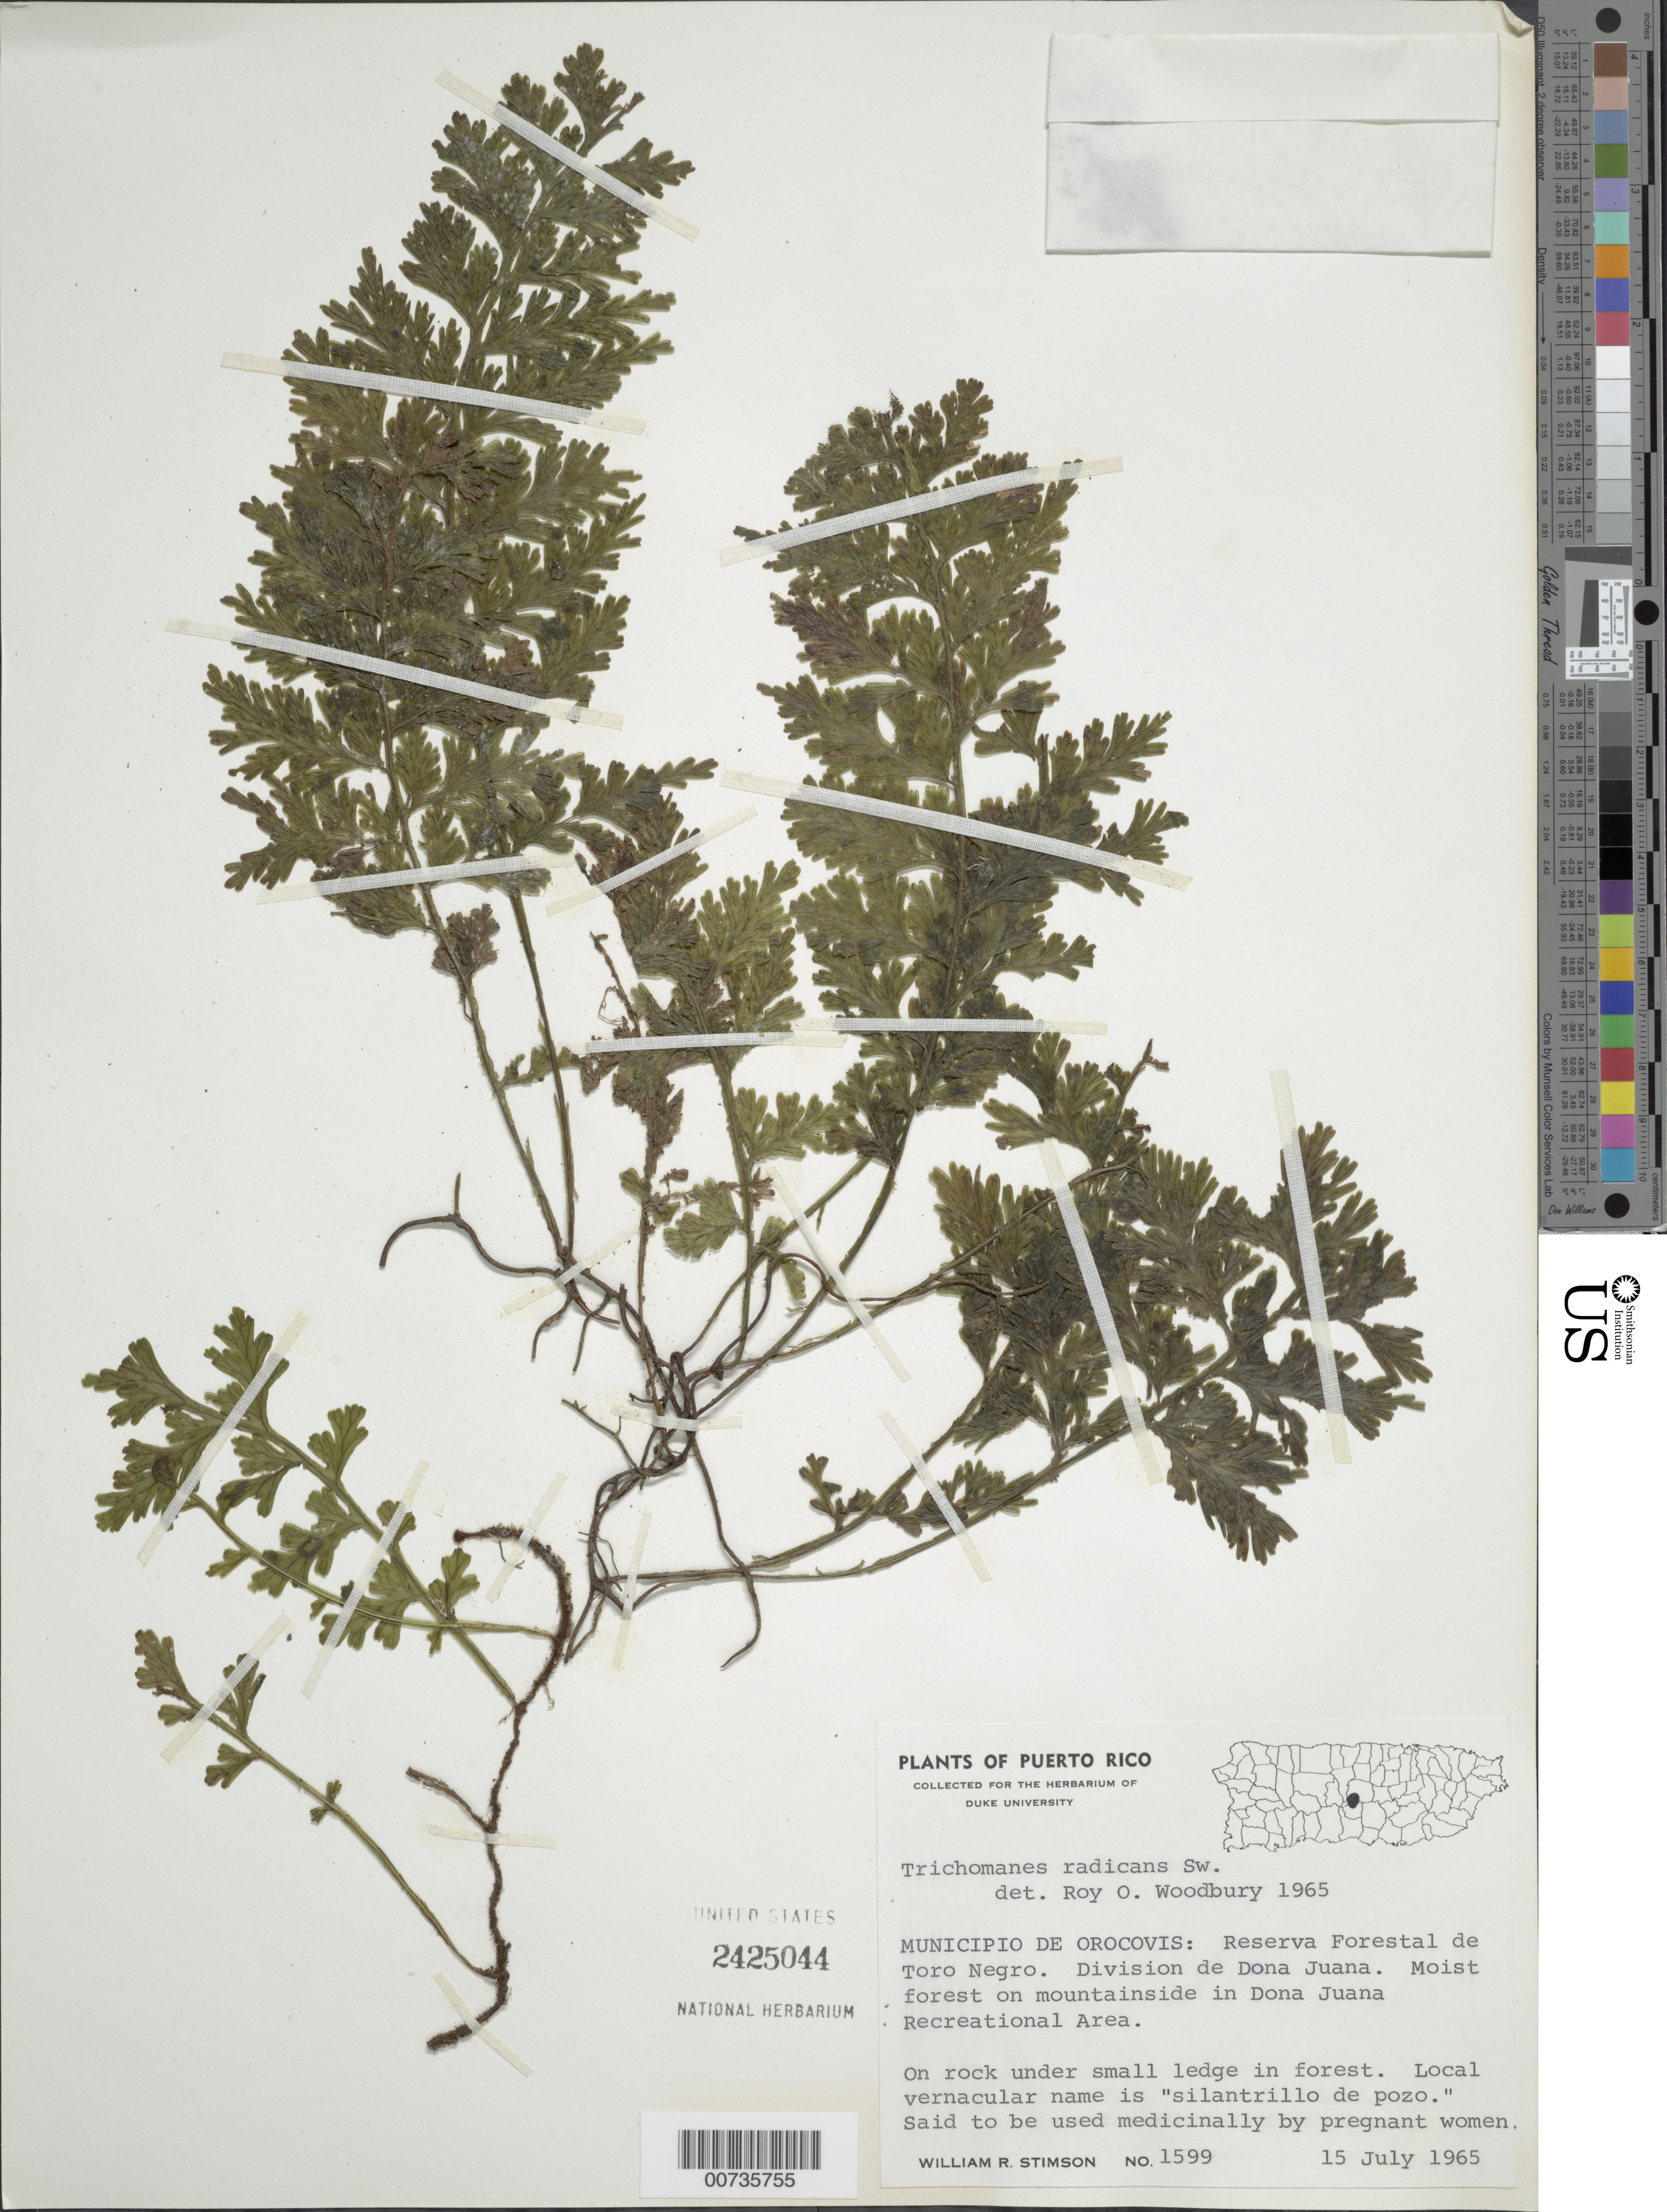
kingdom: Plantae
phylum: Tracheophyta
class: Polypodiopsida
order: Hymenophyllales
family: Hymenophyllaceae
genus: Vandenboschia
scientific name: Vandenboschia radicans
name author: (Sw.) Copel.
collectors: W. R. Stimson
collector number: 1599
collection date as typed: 15 Jul 1965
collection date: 1965-07-15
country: Puerto Rico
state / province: Orocovis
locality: Mun. Orocovis: Reserva Forestal de Toro Negro; Division de Dona Juana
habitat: Moist forest on mountainside in Dona Juana recreational area, on rock under small ledge in forest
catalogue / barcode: US 2425044